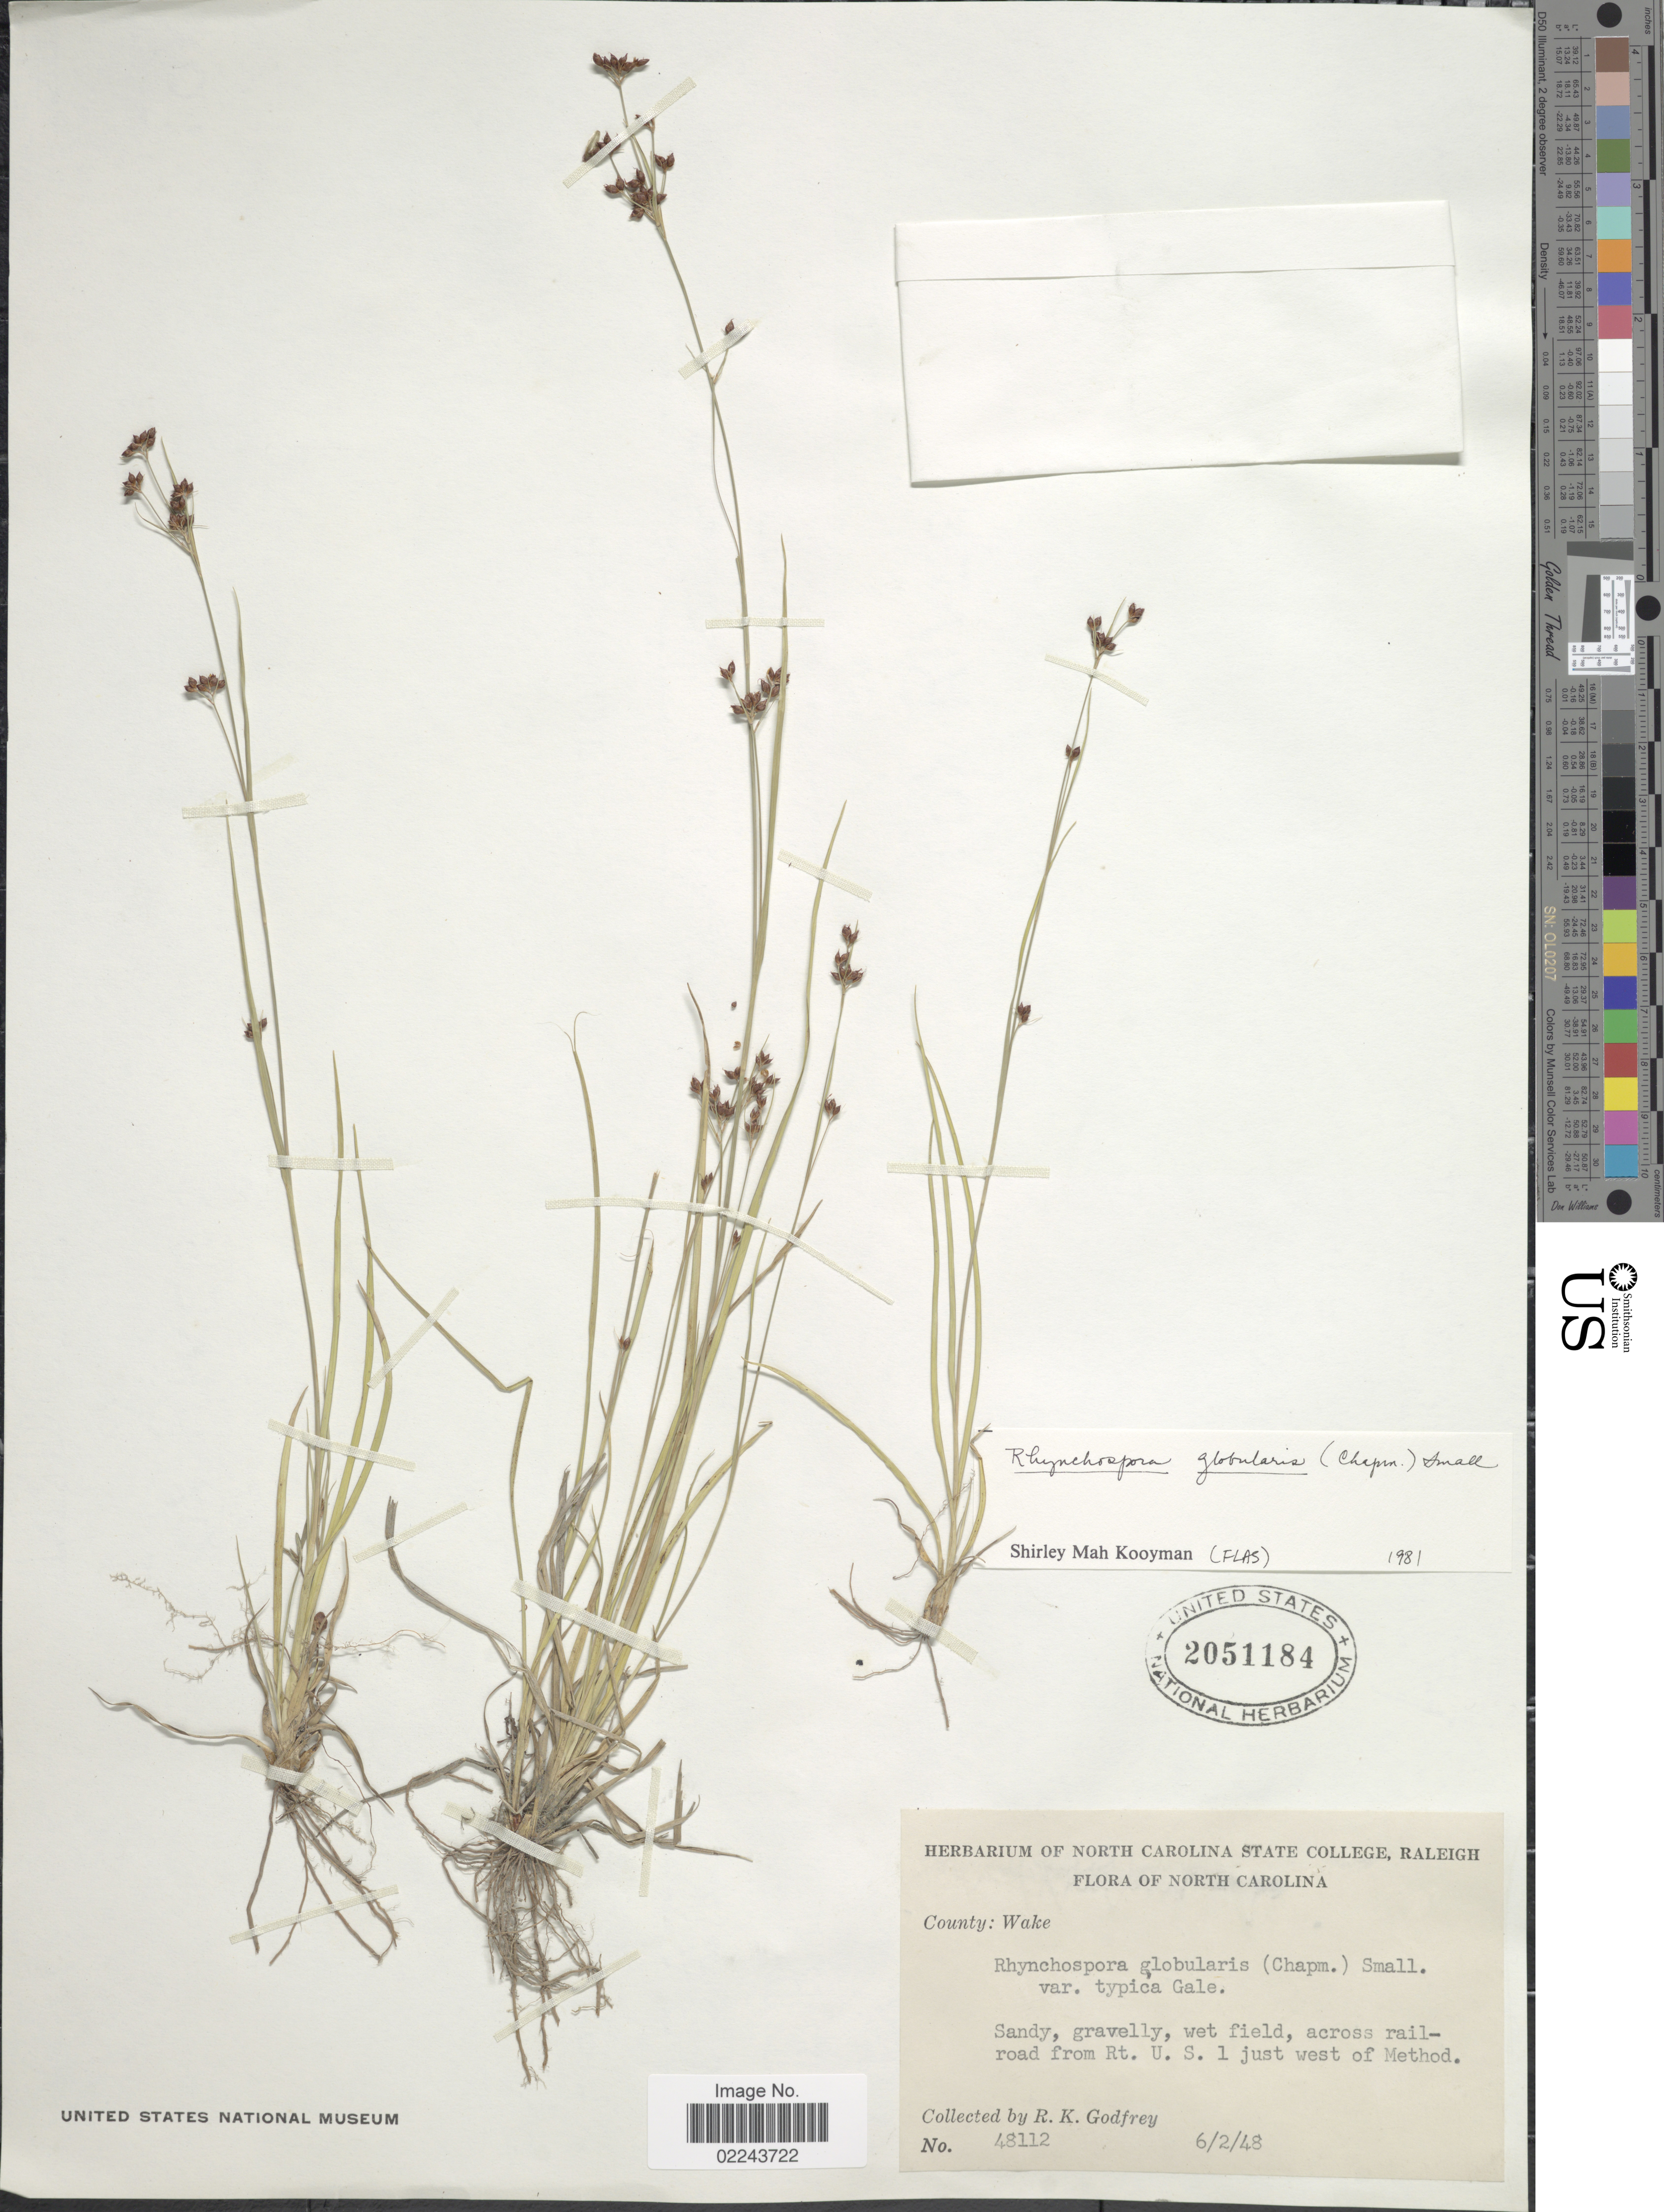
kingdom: Plantae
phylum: Tracheophyta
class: Liliopsida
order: Poales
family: Cyperaceae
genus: Rhynchospora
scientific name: Rhynchospora globularis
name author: (Chapm.) Small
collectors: R. K. Godfrey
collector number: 48112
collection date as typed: Transcribed d/m/y: 2/6/48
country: United States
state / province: North Carolina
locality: Across railroad from Rt. U.S. 1 just west of Method, County Wake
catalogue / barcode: US 2051184